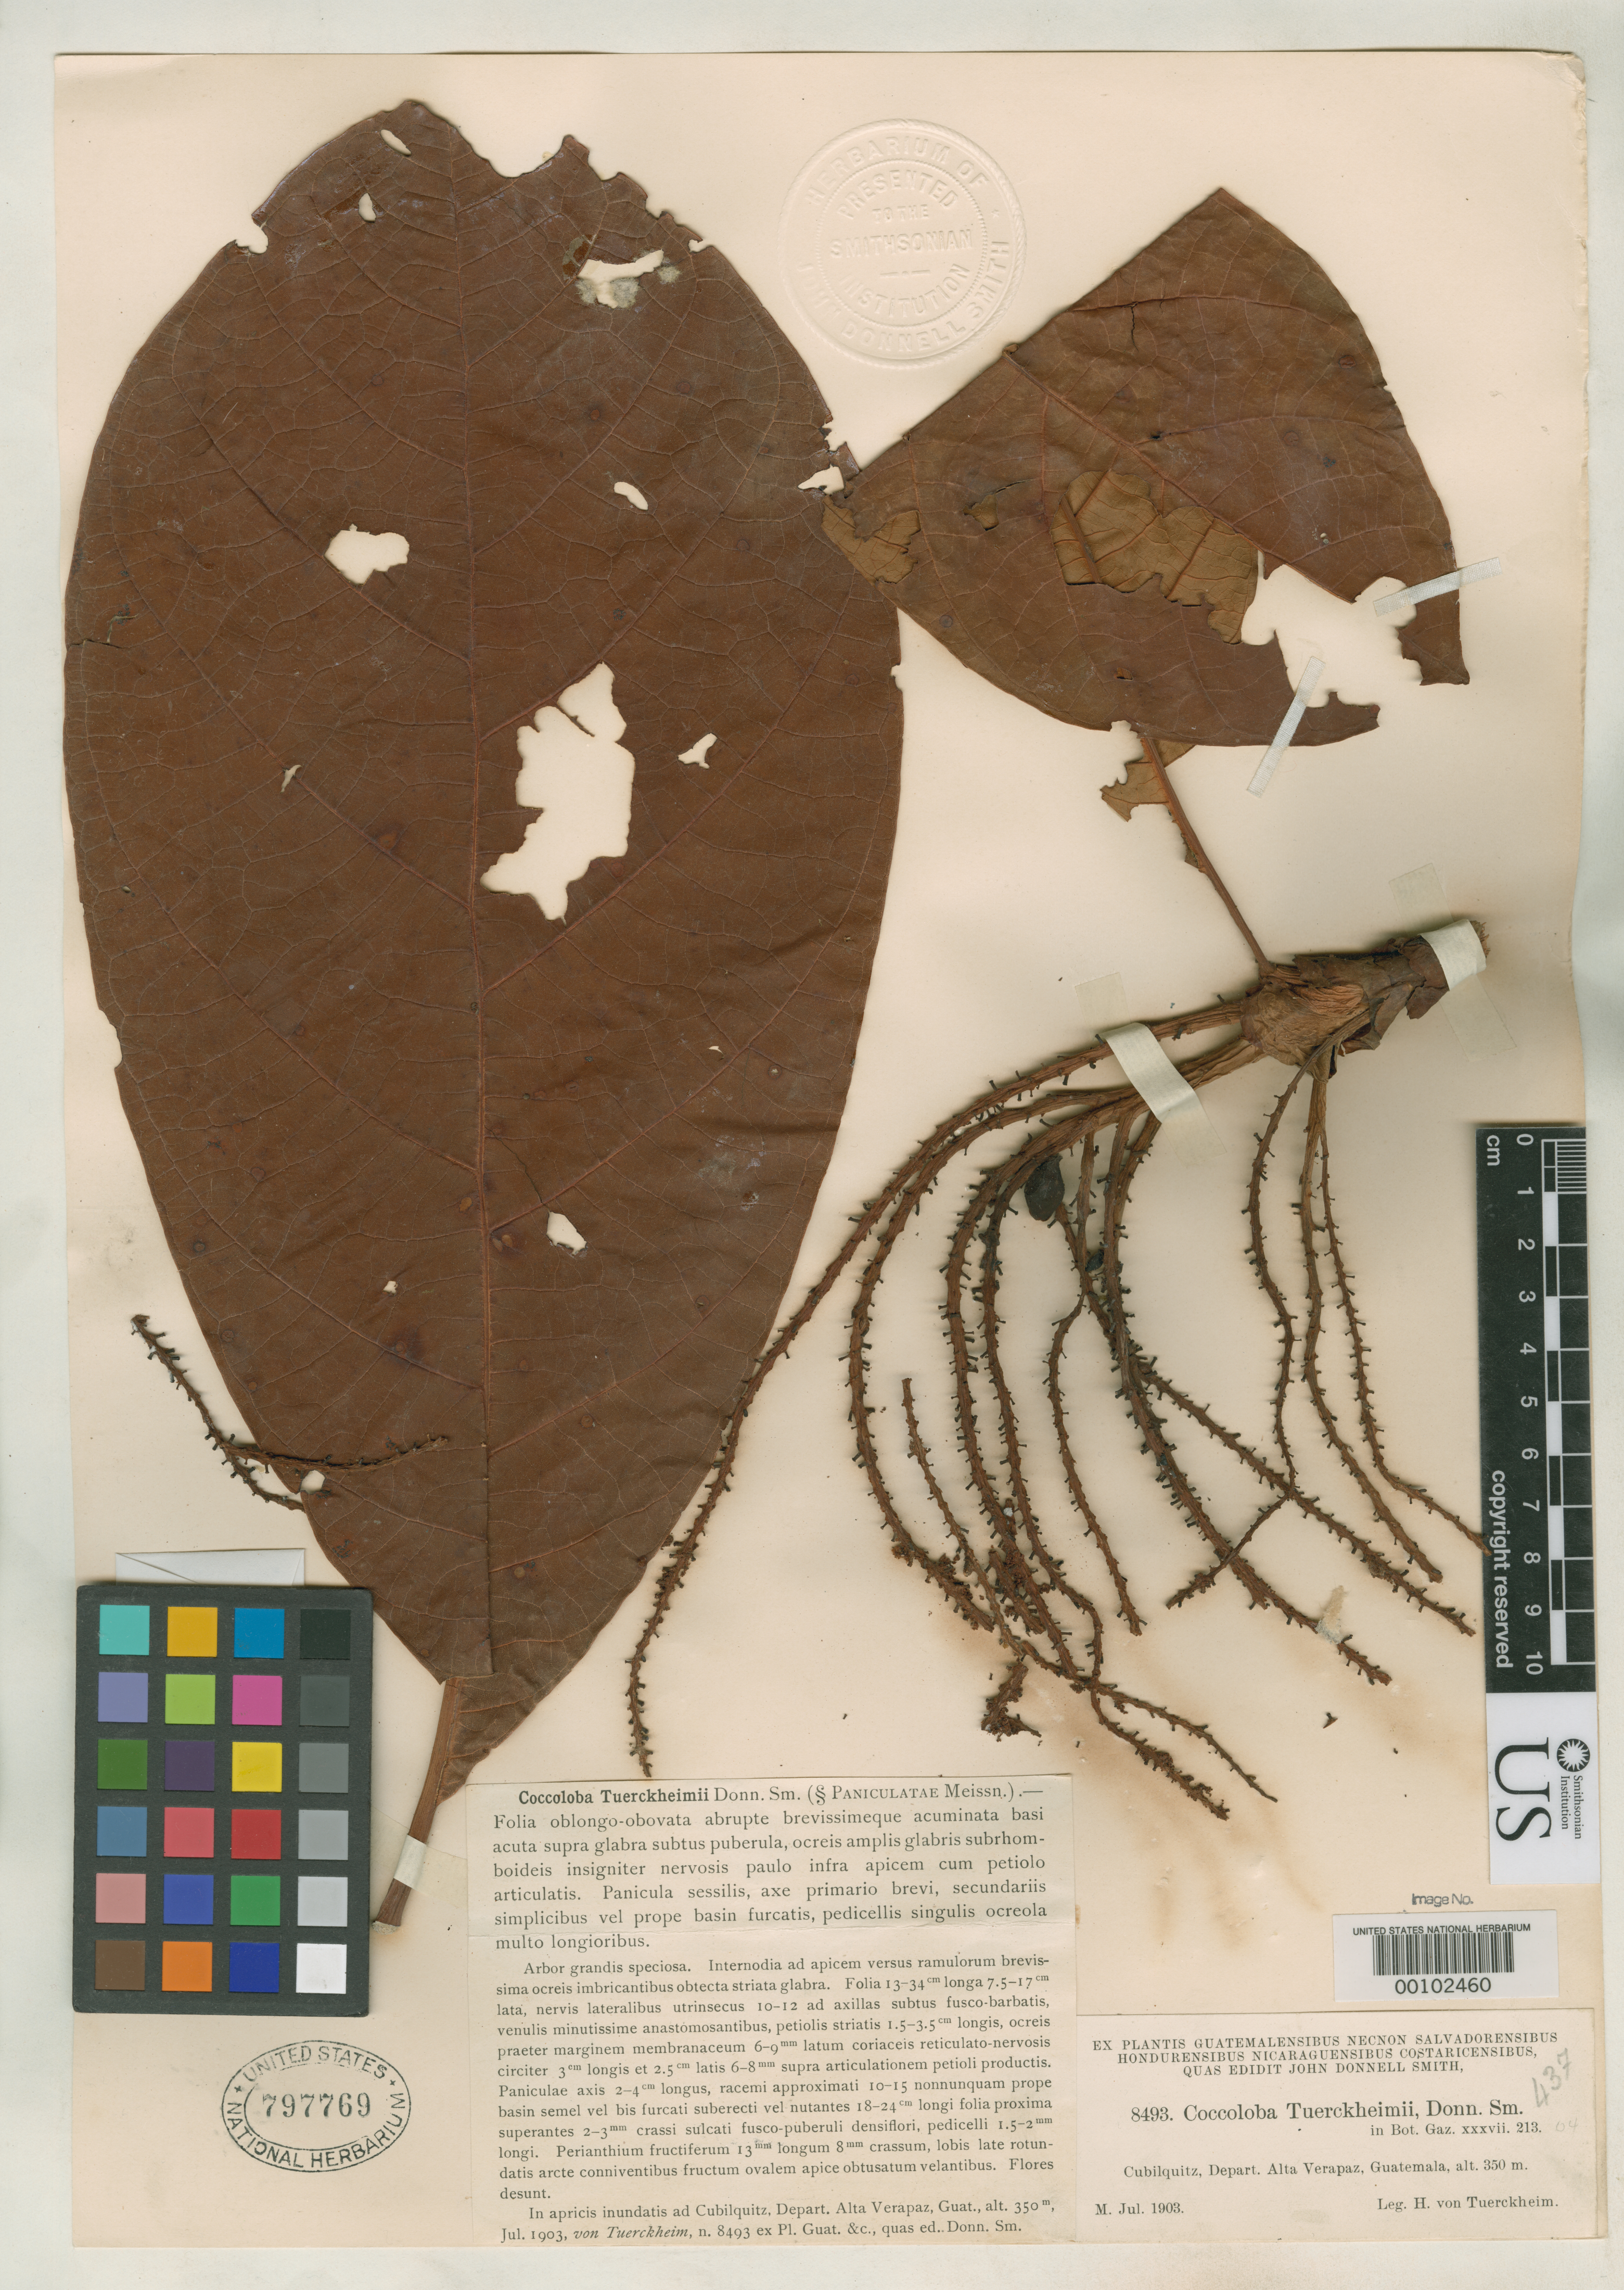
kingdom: Plantae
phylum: Tracheophyta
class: Magnoliopsida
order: Caryophyllales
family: Polygonaceae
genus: Coccoloba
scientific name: Coccoloba tuerckheimii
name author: Donn. Sm.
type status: Type Collection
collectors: H. von Türckheim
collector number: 8493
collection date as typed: Jul 1903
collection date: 1903-07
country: Guatemala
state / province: Alta Verapaz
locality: Cubilquitz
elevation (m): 350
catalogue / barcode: US 797769